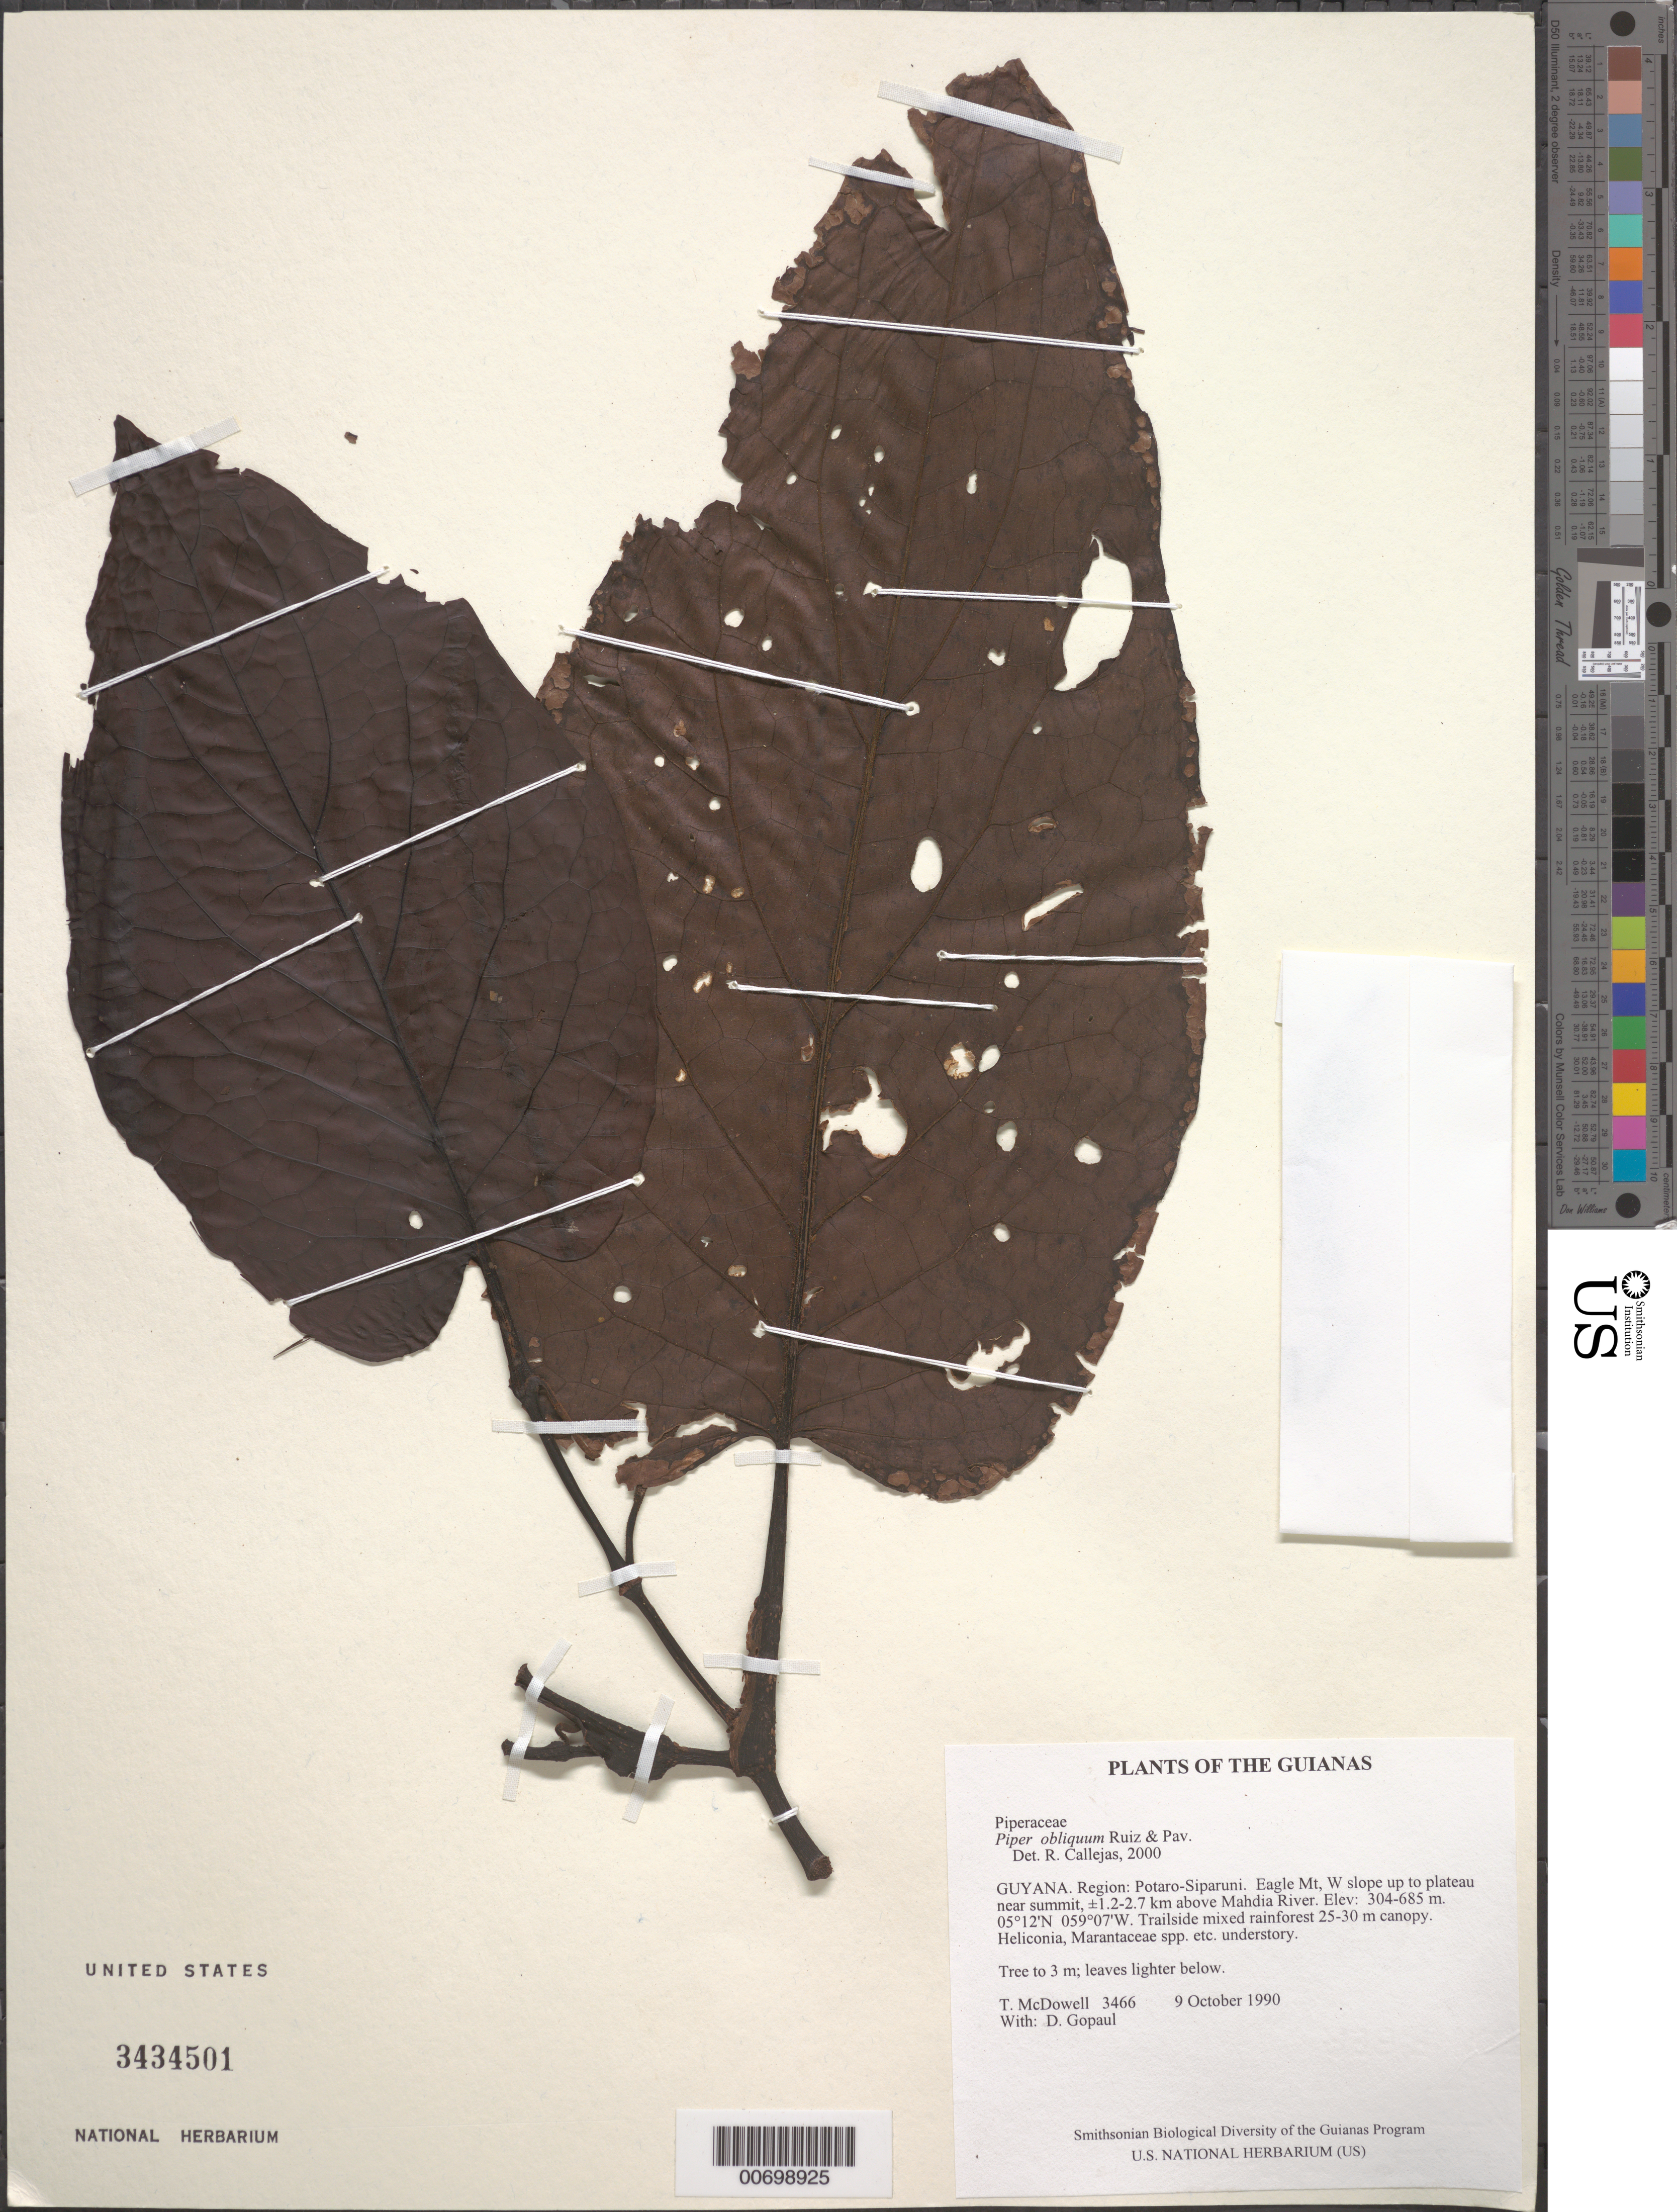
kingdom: Plantae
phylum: Tracheophyta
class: Magnoliopsida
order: Piperales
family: Piperaceae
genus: Piper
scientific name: Piper obliquum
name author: Ruiz & Pav.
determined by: Callejas, Ricardo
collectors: T. McDowell & D. Gopaul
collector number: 3466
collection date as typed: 9 October 1990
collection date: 1990-10-09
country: Guyana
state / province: Potaro-Siparuni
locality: Eagle Mt, W slope up to plateau near summit, ±1.2-2.7 km above Mahdia River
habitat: Trailside, mixed rainforest 25-30 m canopy. Heliconia, Marantaceae spp. etc. understory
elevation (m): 304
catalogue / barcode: US 3434501